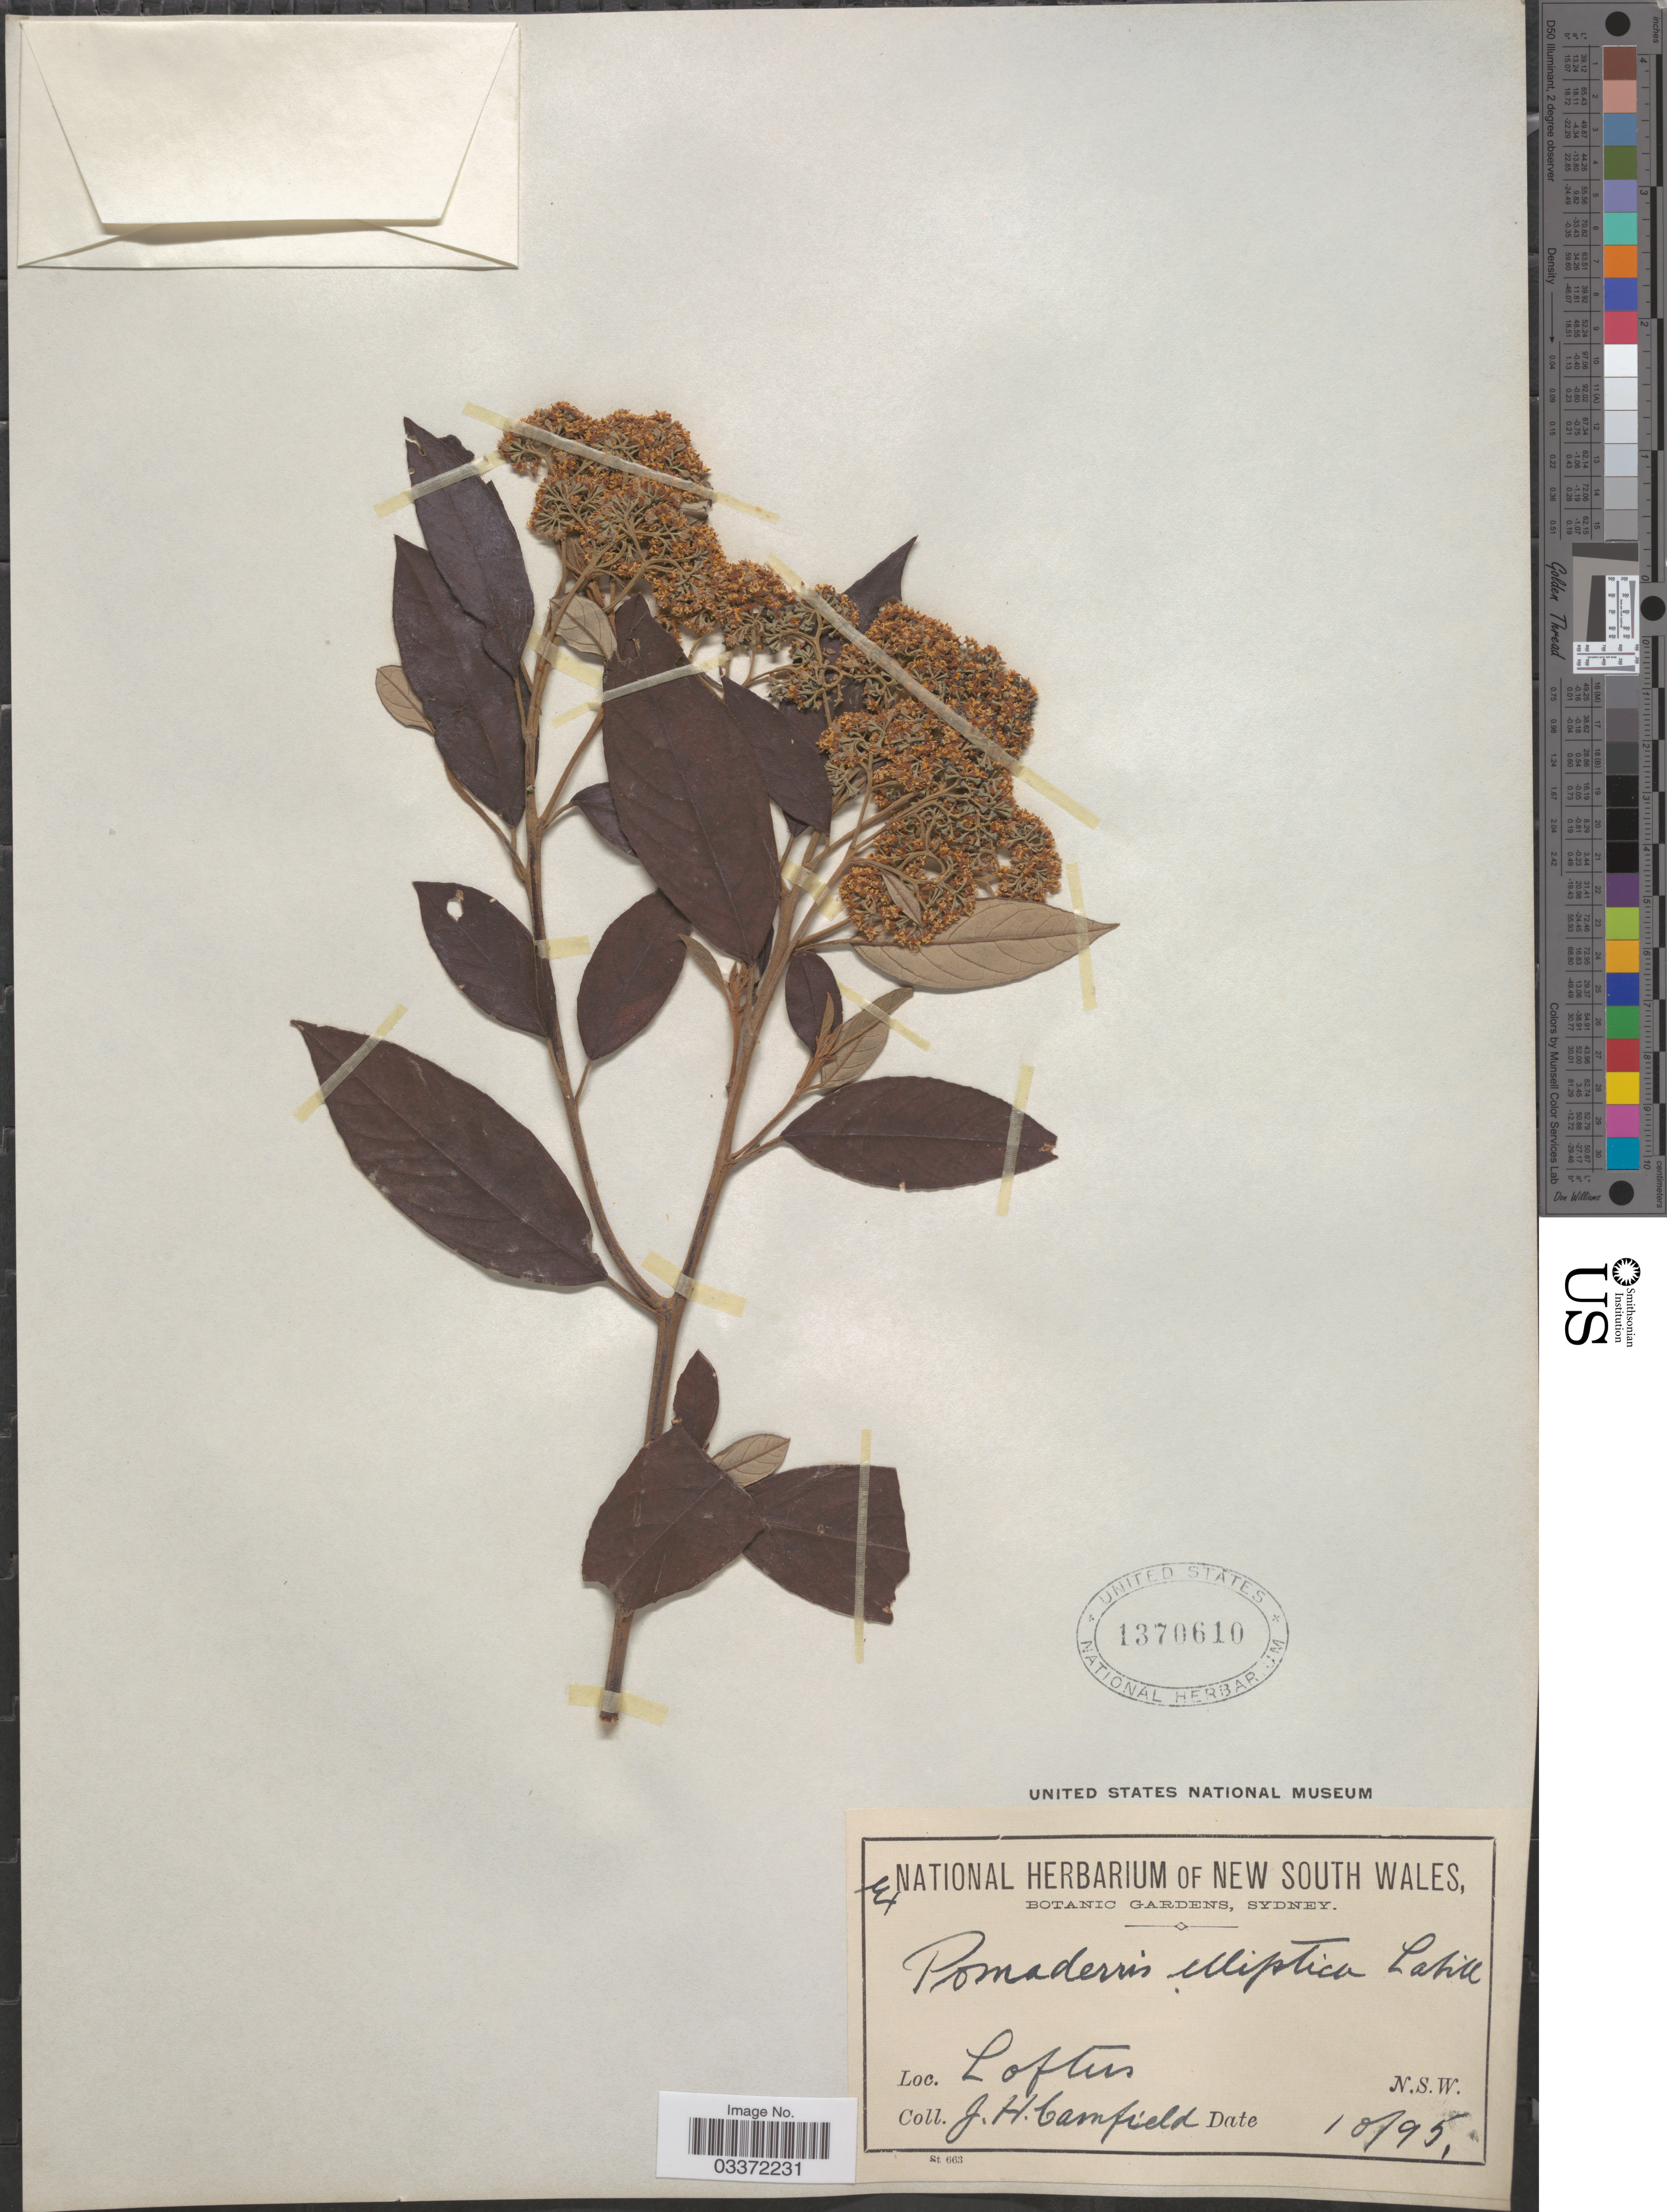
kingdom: Plantae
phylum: Tracheophyta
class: Magnoliopsida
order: Rosales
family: Rhamnaceae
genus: Pomaderris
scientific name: Pomaderris elliptica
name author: Labill.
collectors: J. Camfield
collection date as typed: Transcribed d/m/y: /10/95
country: Australia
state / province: New South Wales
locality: Loftus.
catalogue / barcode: US 1370610